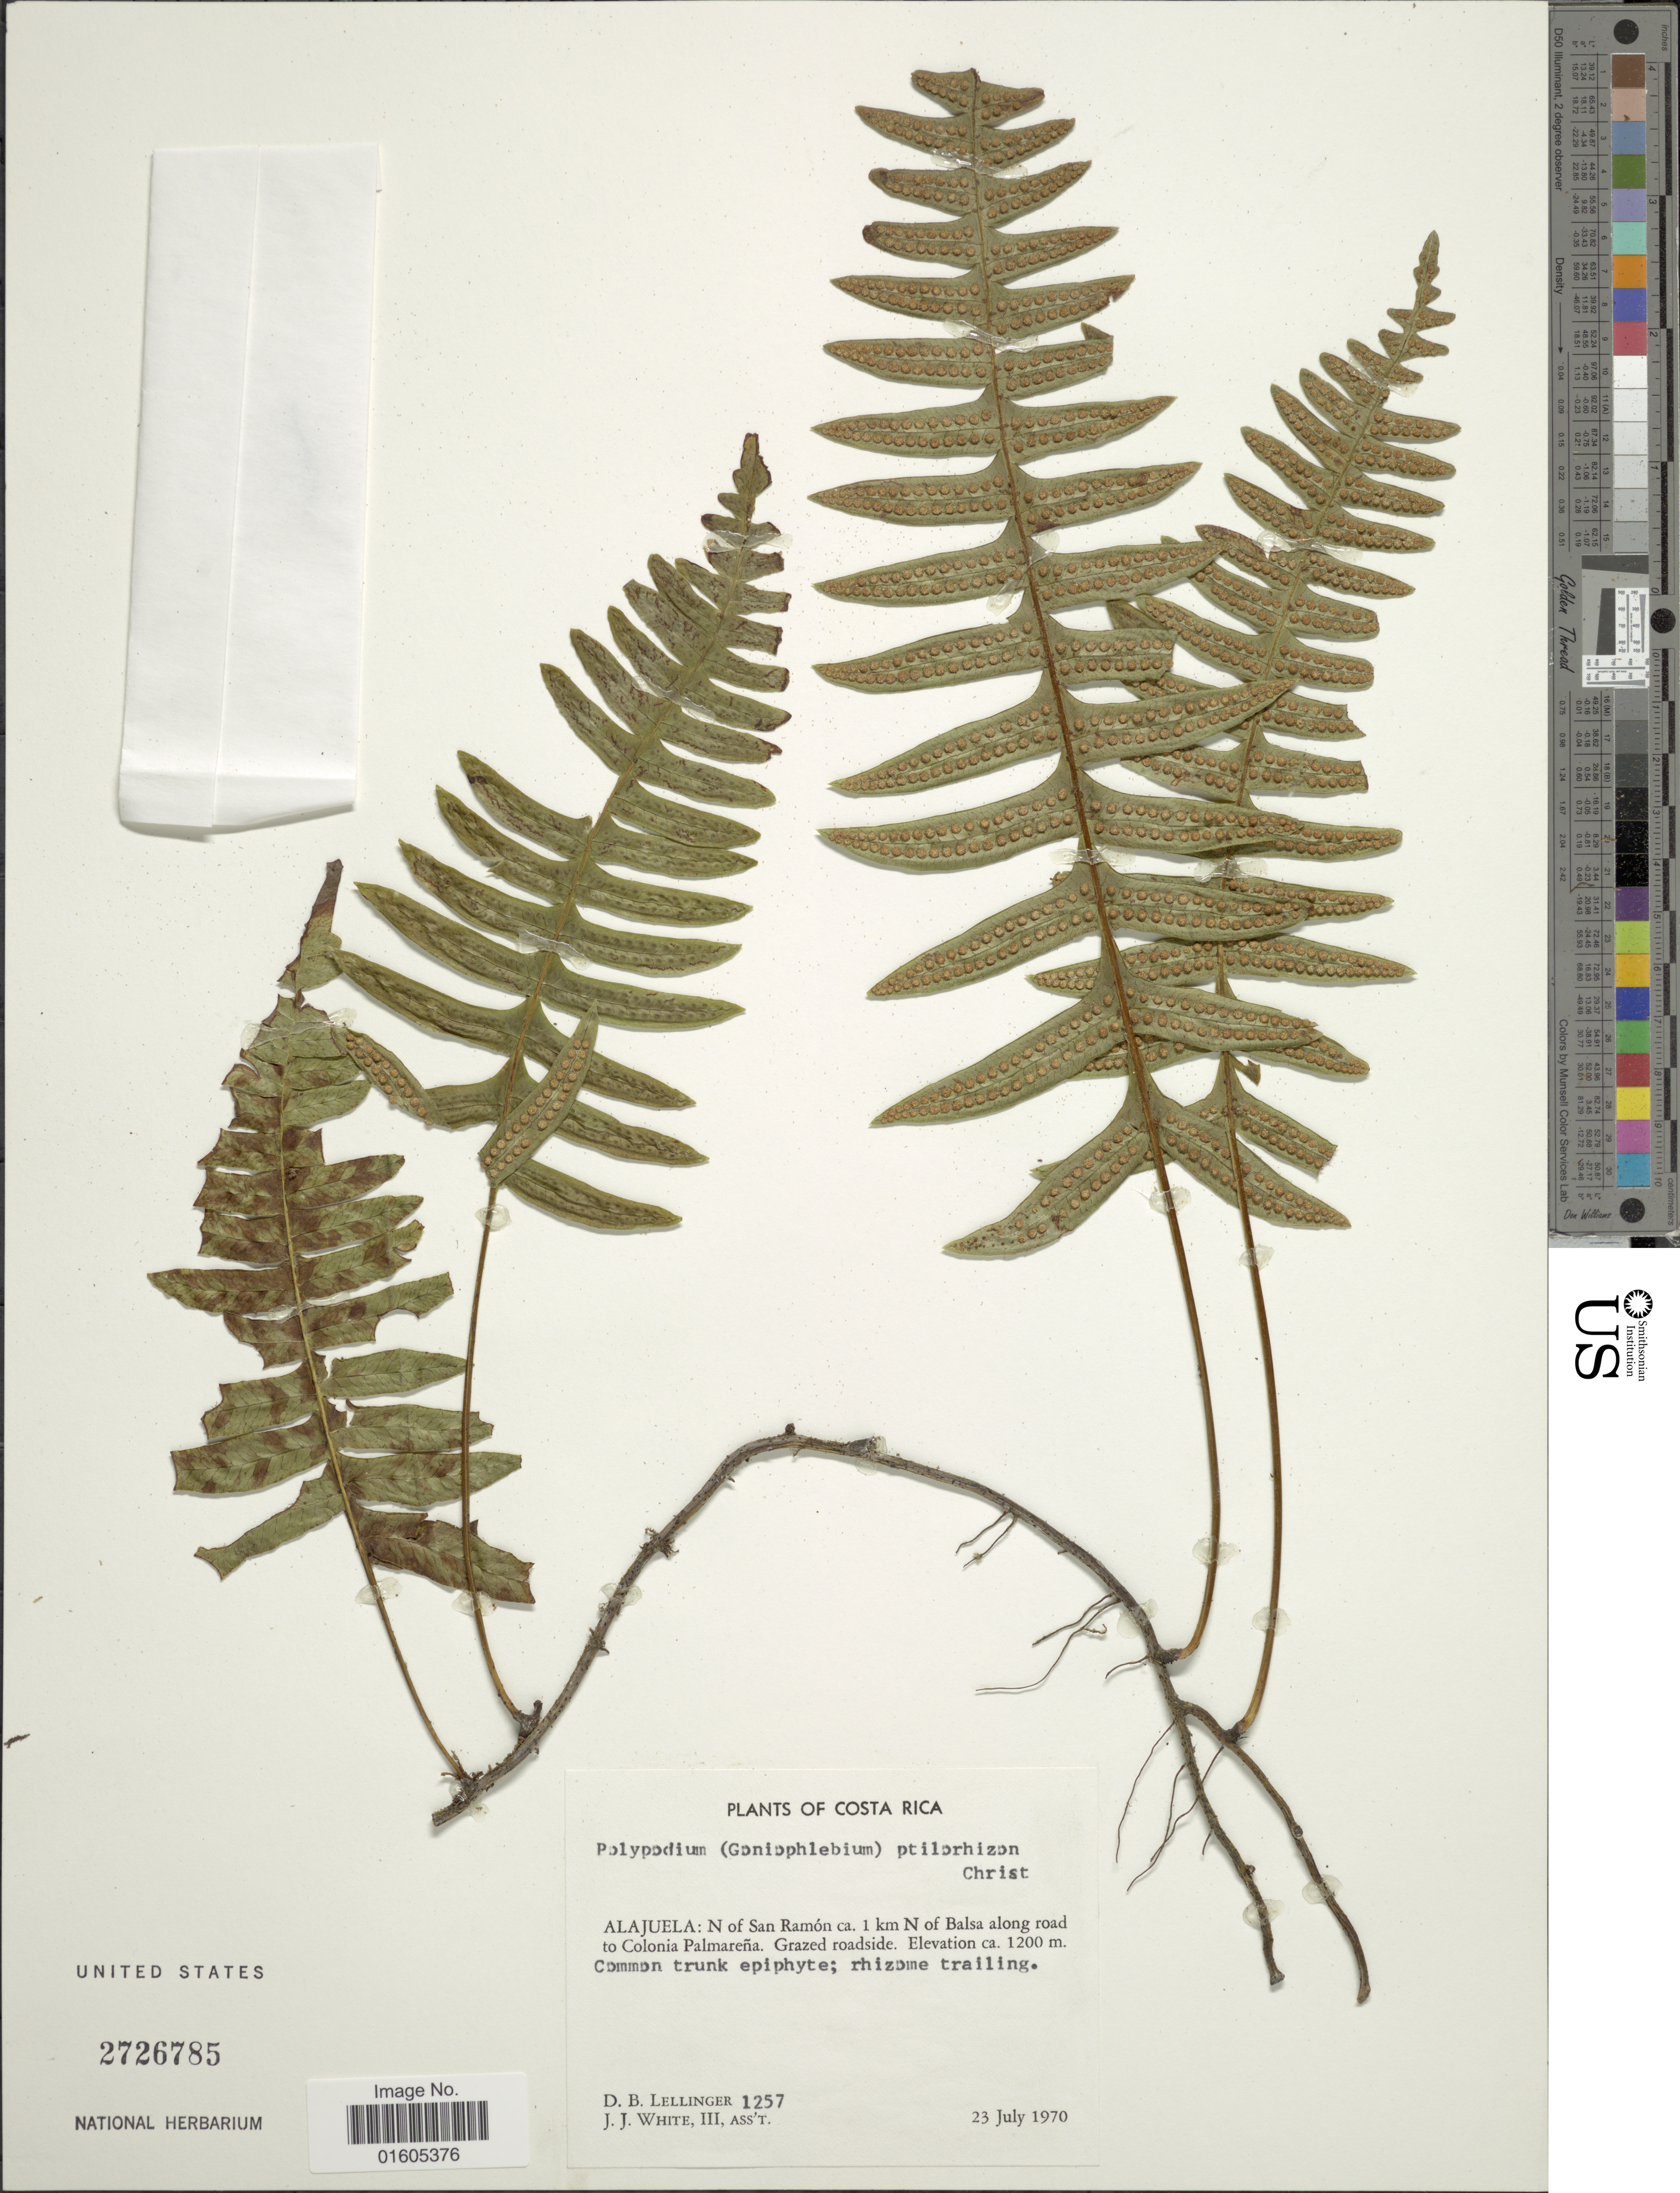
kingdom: Plantae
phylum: Tracheophyta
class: Polypodiopsida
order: Polypodiales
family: Polypodiaceae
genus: Serpocaulon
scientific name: Serpocaulon ptilorhizon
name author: (Christ) A.R. Sm.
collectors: D. B. Lellinger & J. J. White III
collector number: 1257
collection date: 1970-07-23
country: Costa Rica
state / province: Alajuela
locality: N of San Ramón ca. 1 km N of Balsa along road to Colonia Palmareña. Grazed roadside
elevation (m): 1200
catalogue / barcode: US 2726785